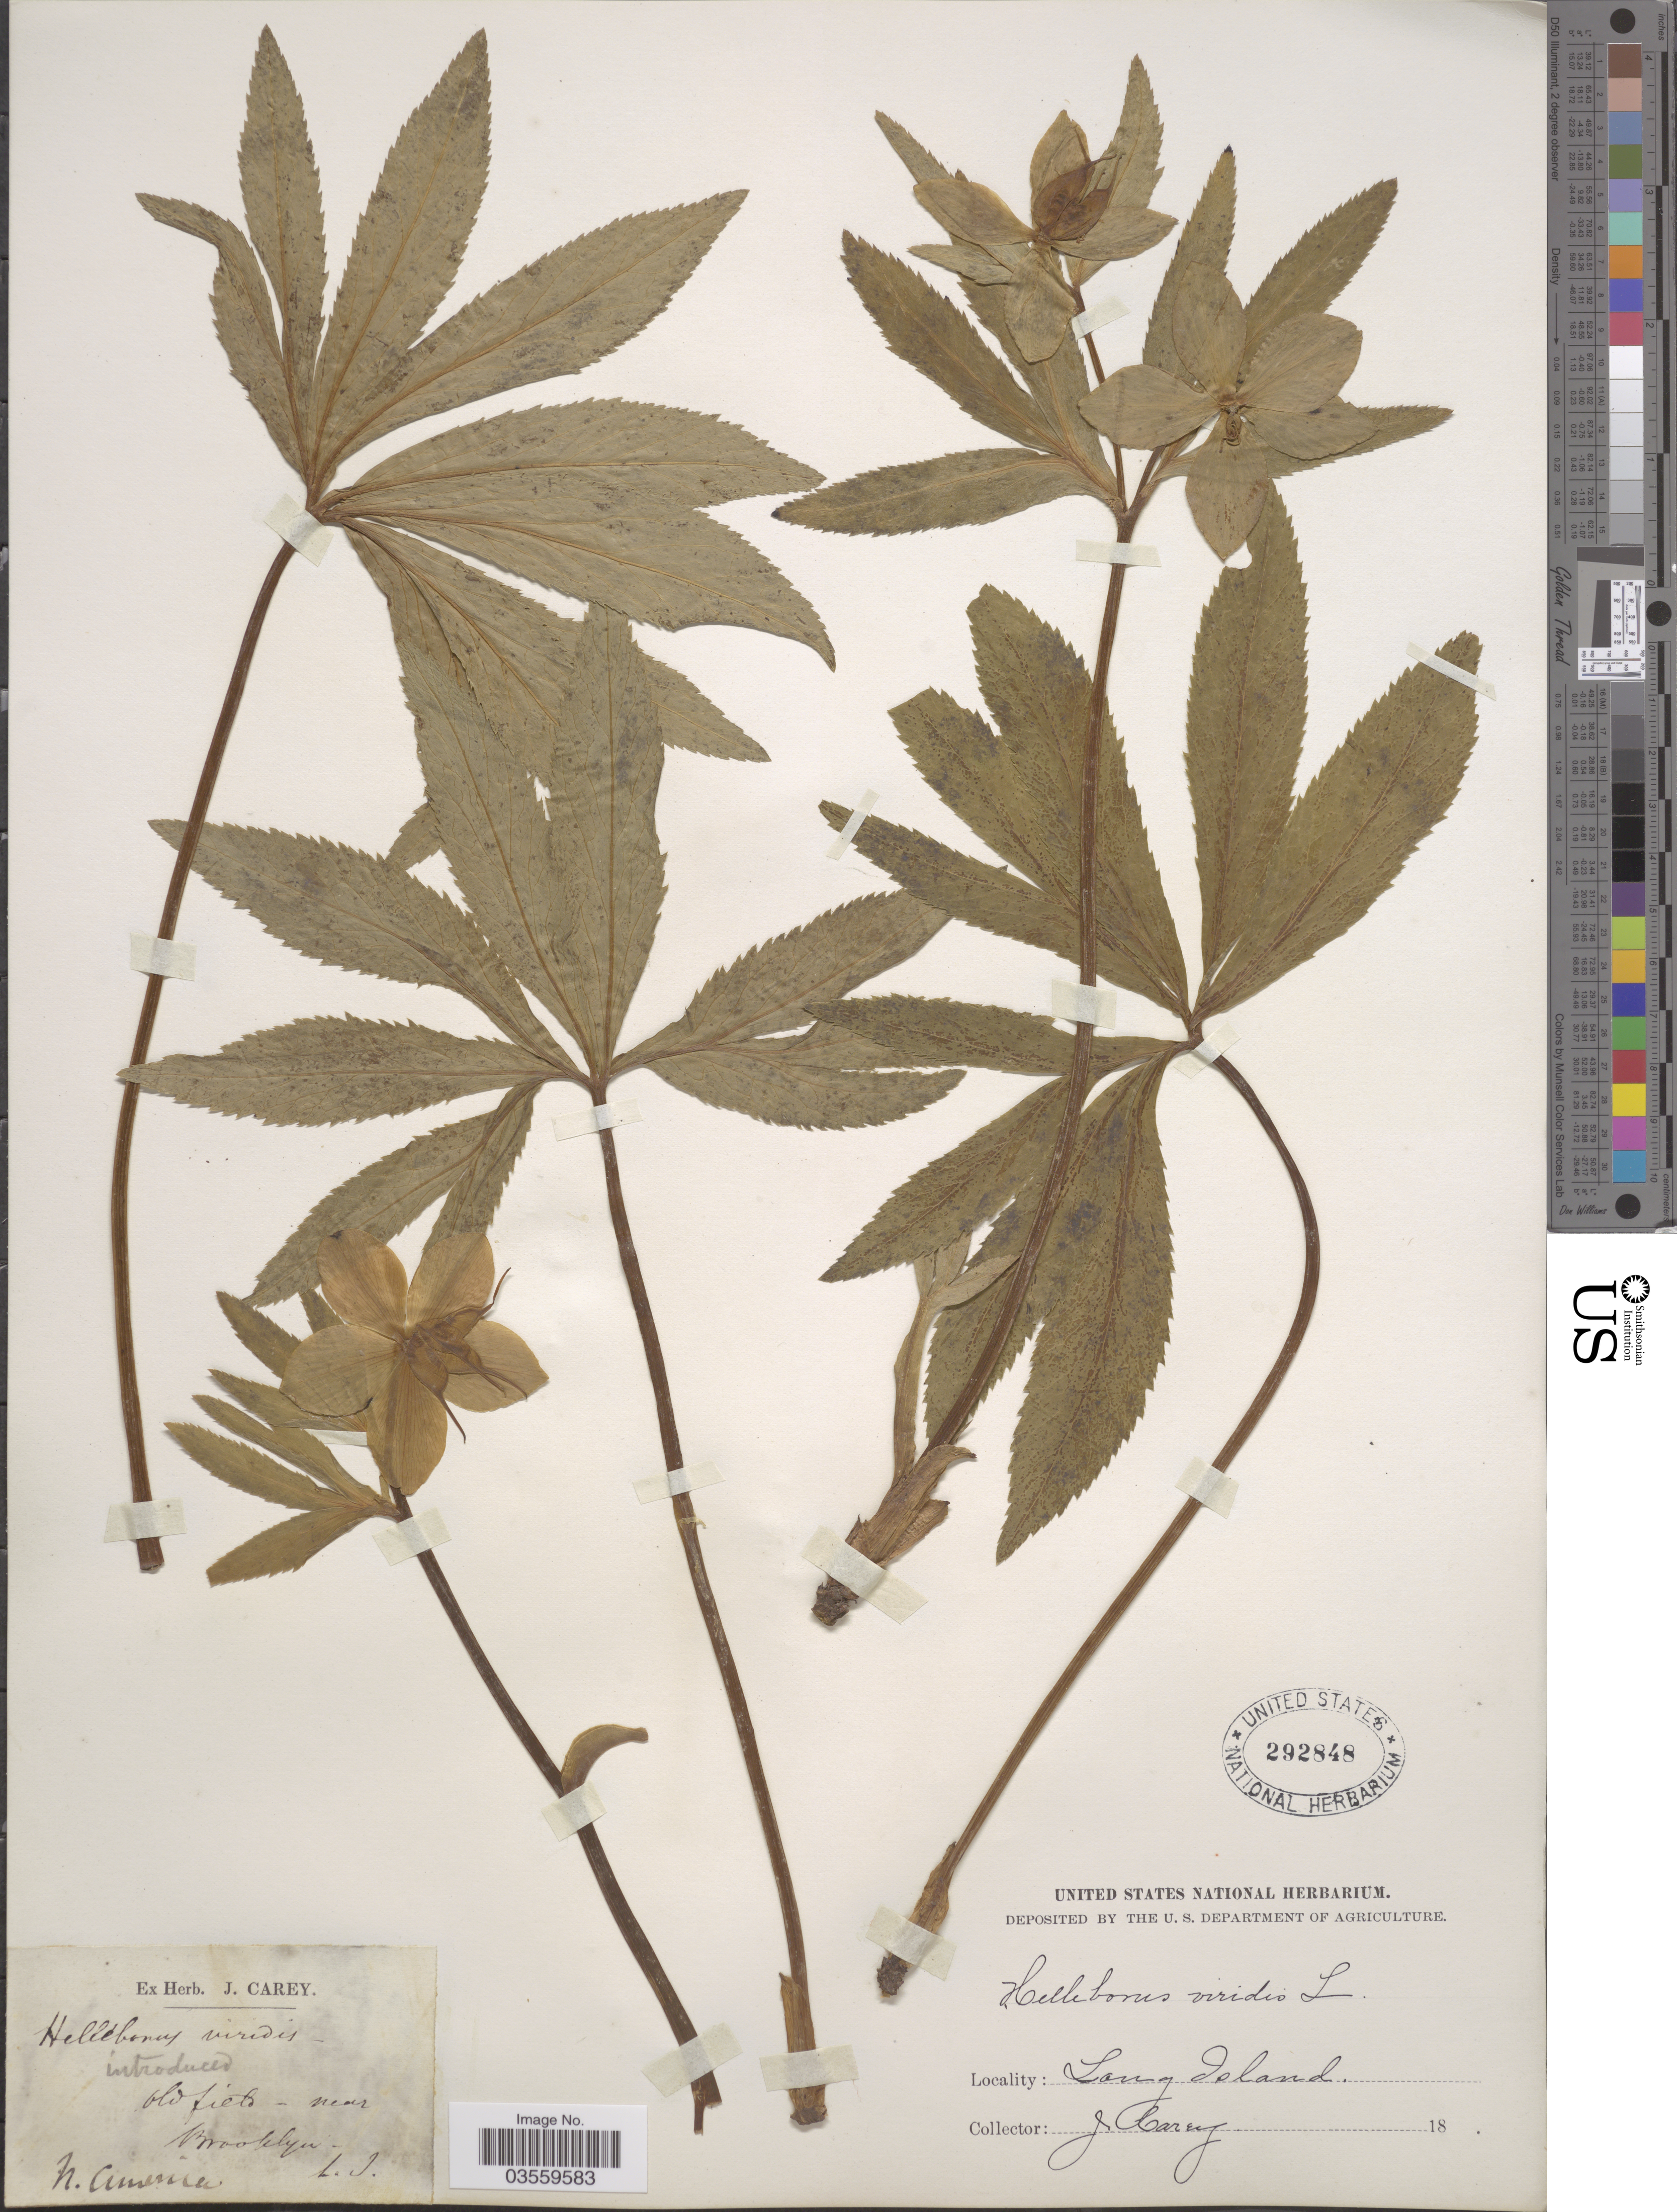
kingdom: Plantae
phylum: Tracheophyta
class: Magnoliopsida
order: Ranunculales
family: Ranunculaceae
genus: Helleborus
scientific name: Helleborus viridis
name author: L.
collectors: J. Carey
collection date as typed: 18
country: United States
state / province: New York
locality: Near Brooklyn. Long Island.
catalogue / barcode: US 292848